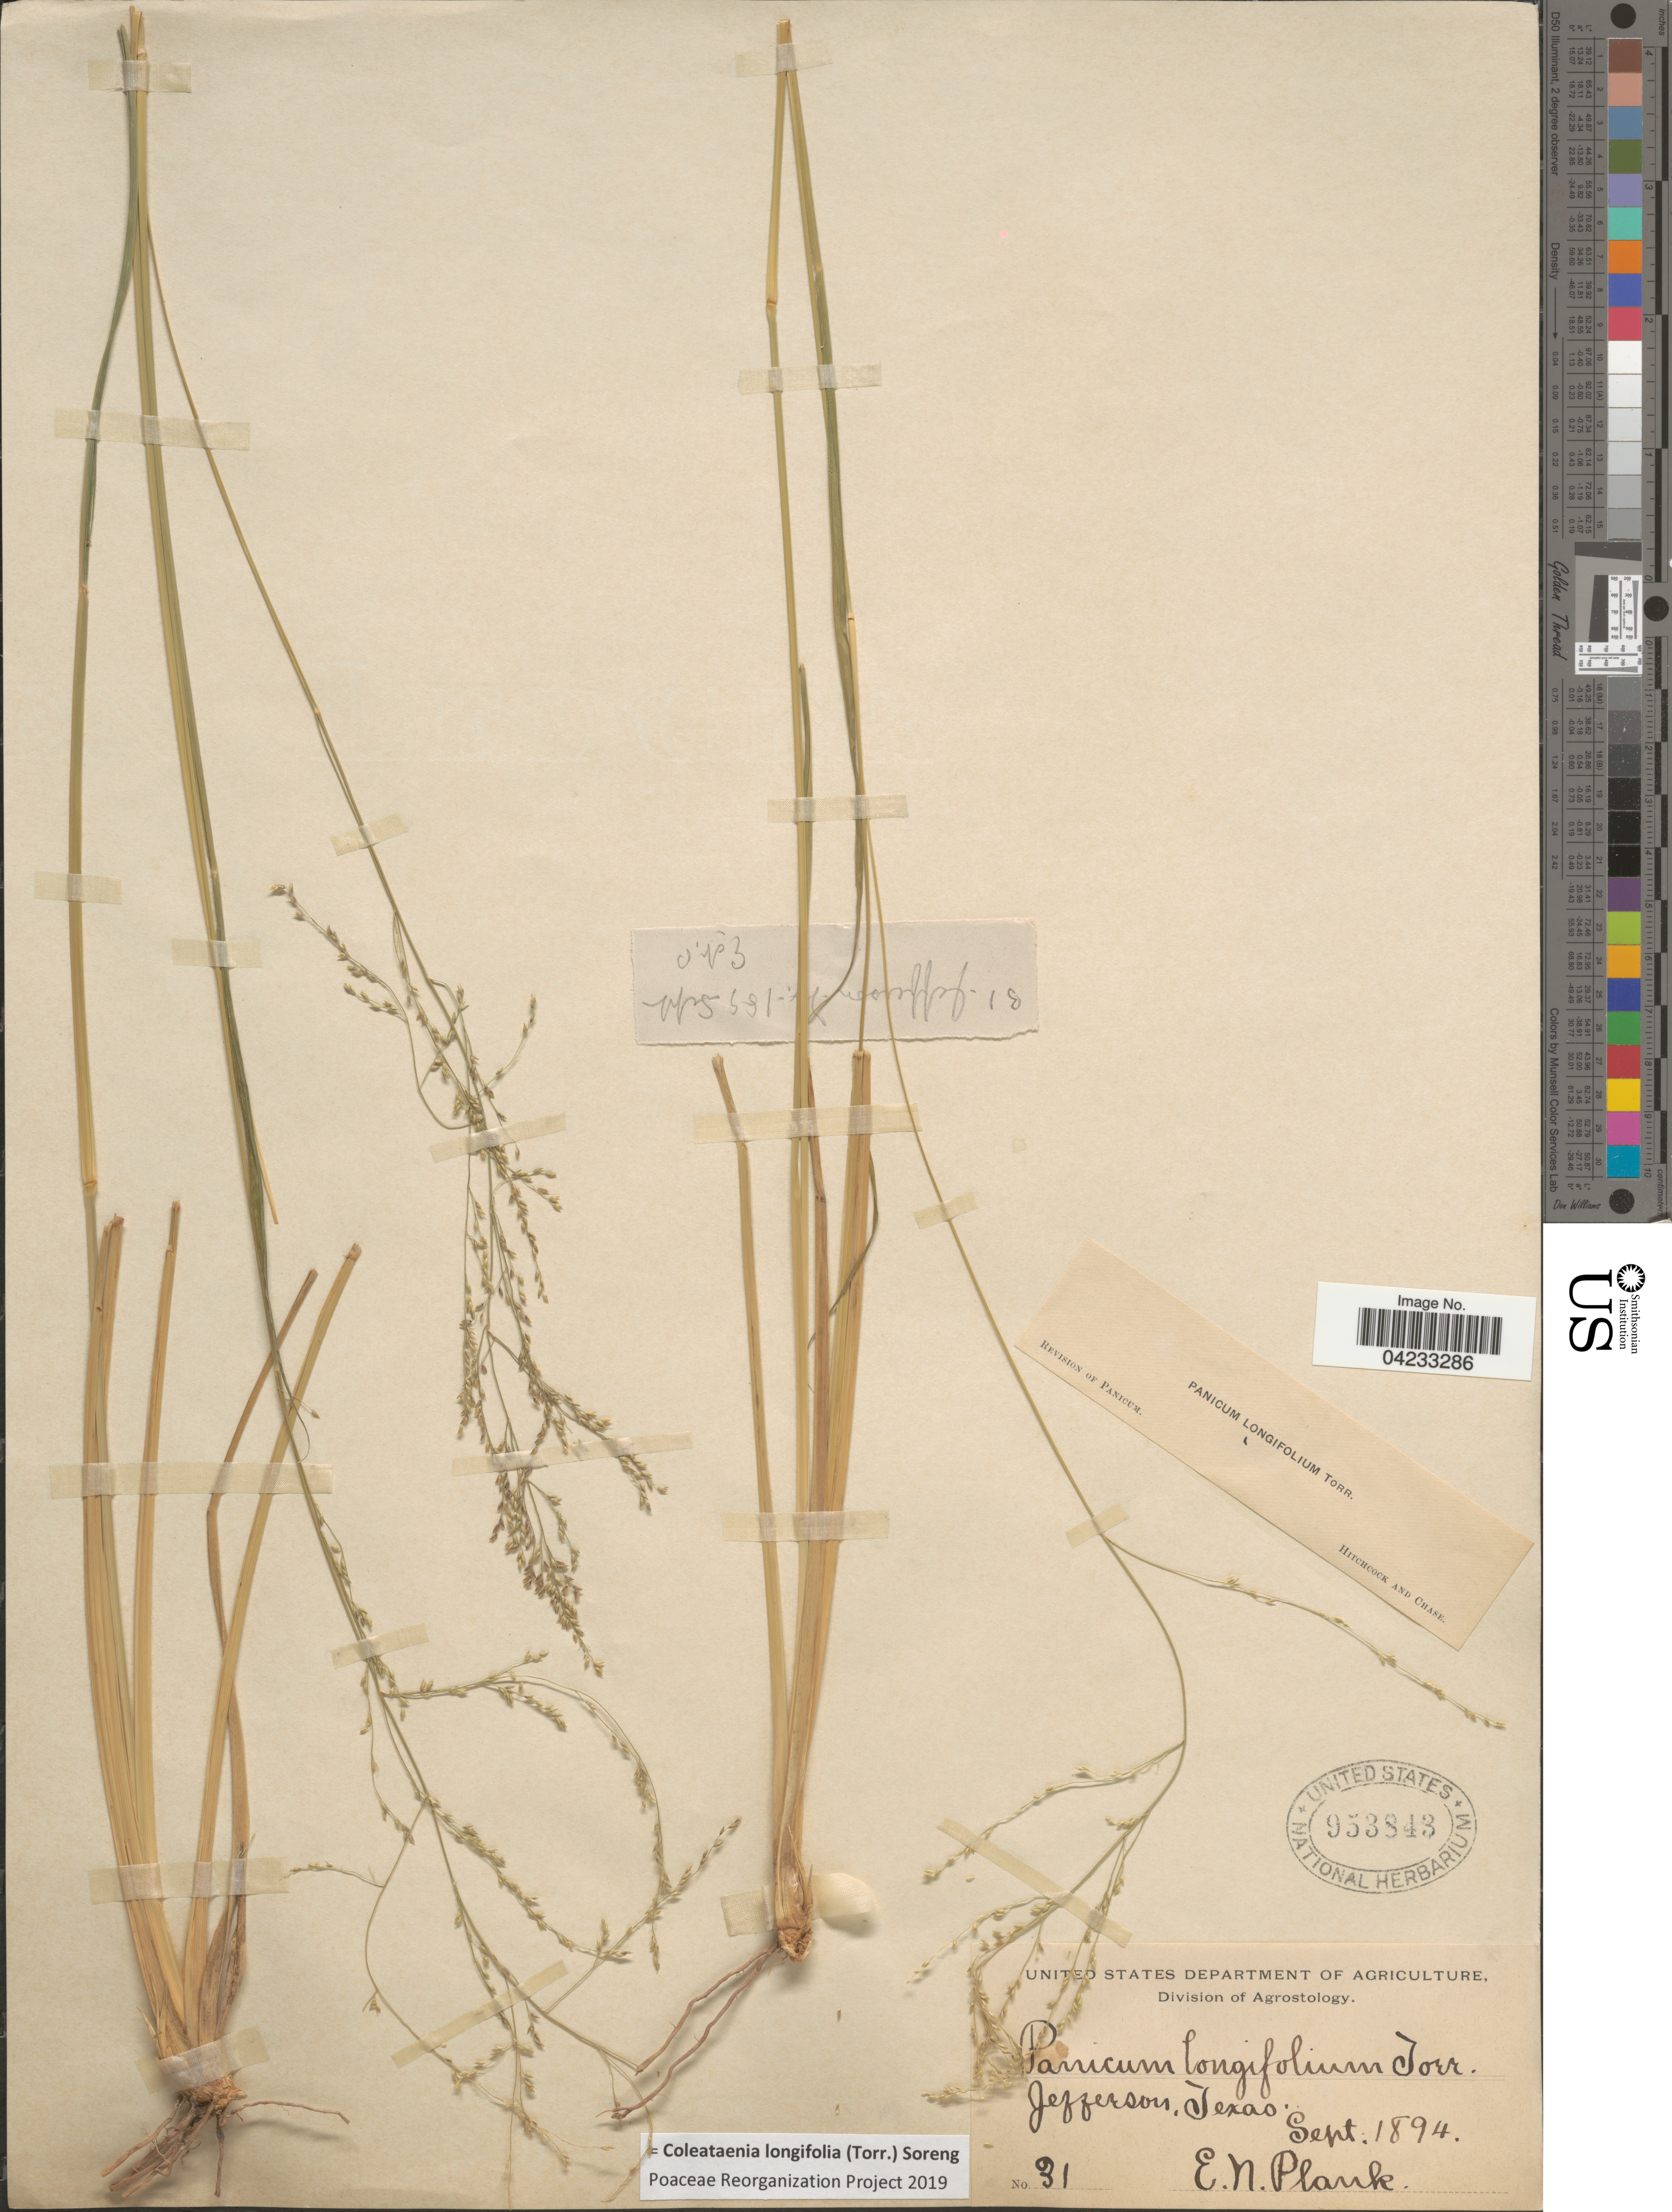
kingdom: Plantae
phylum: Tracheophyta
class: Liliopsida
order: Poales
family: Poaceae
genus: Coleataenia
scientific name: Coleataenia longifolia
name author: (Torr.) Soreng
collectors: E. Plank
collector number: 31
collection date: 1894-09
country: United States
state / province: Texas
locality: Jefferson.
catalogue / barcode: US 953843